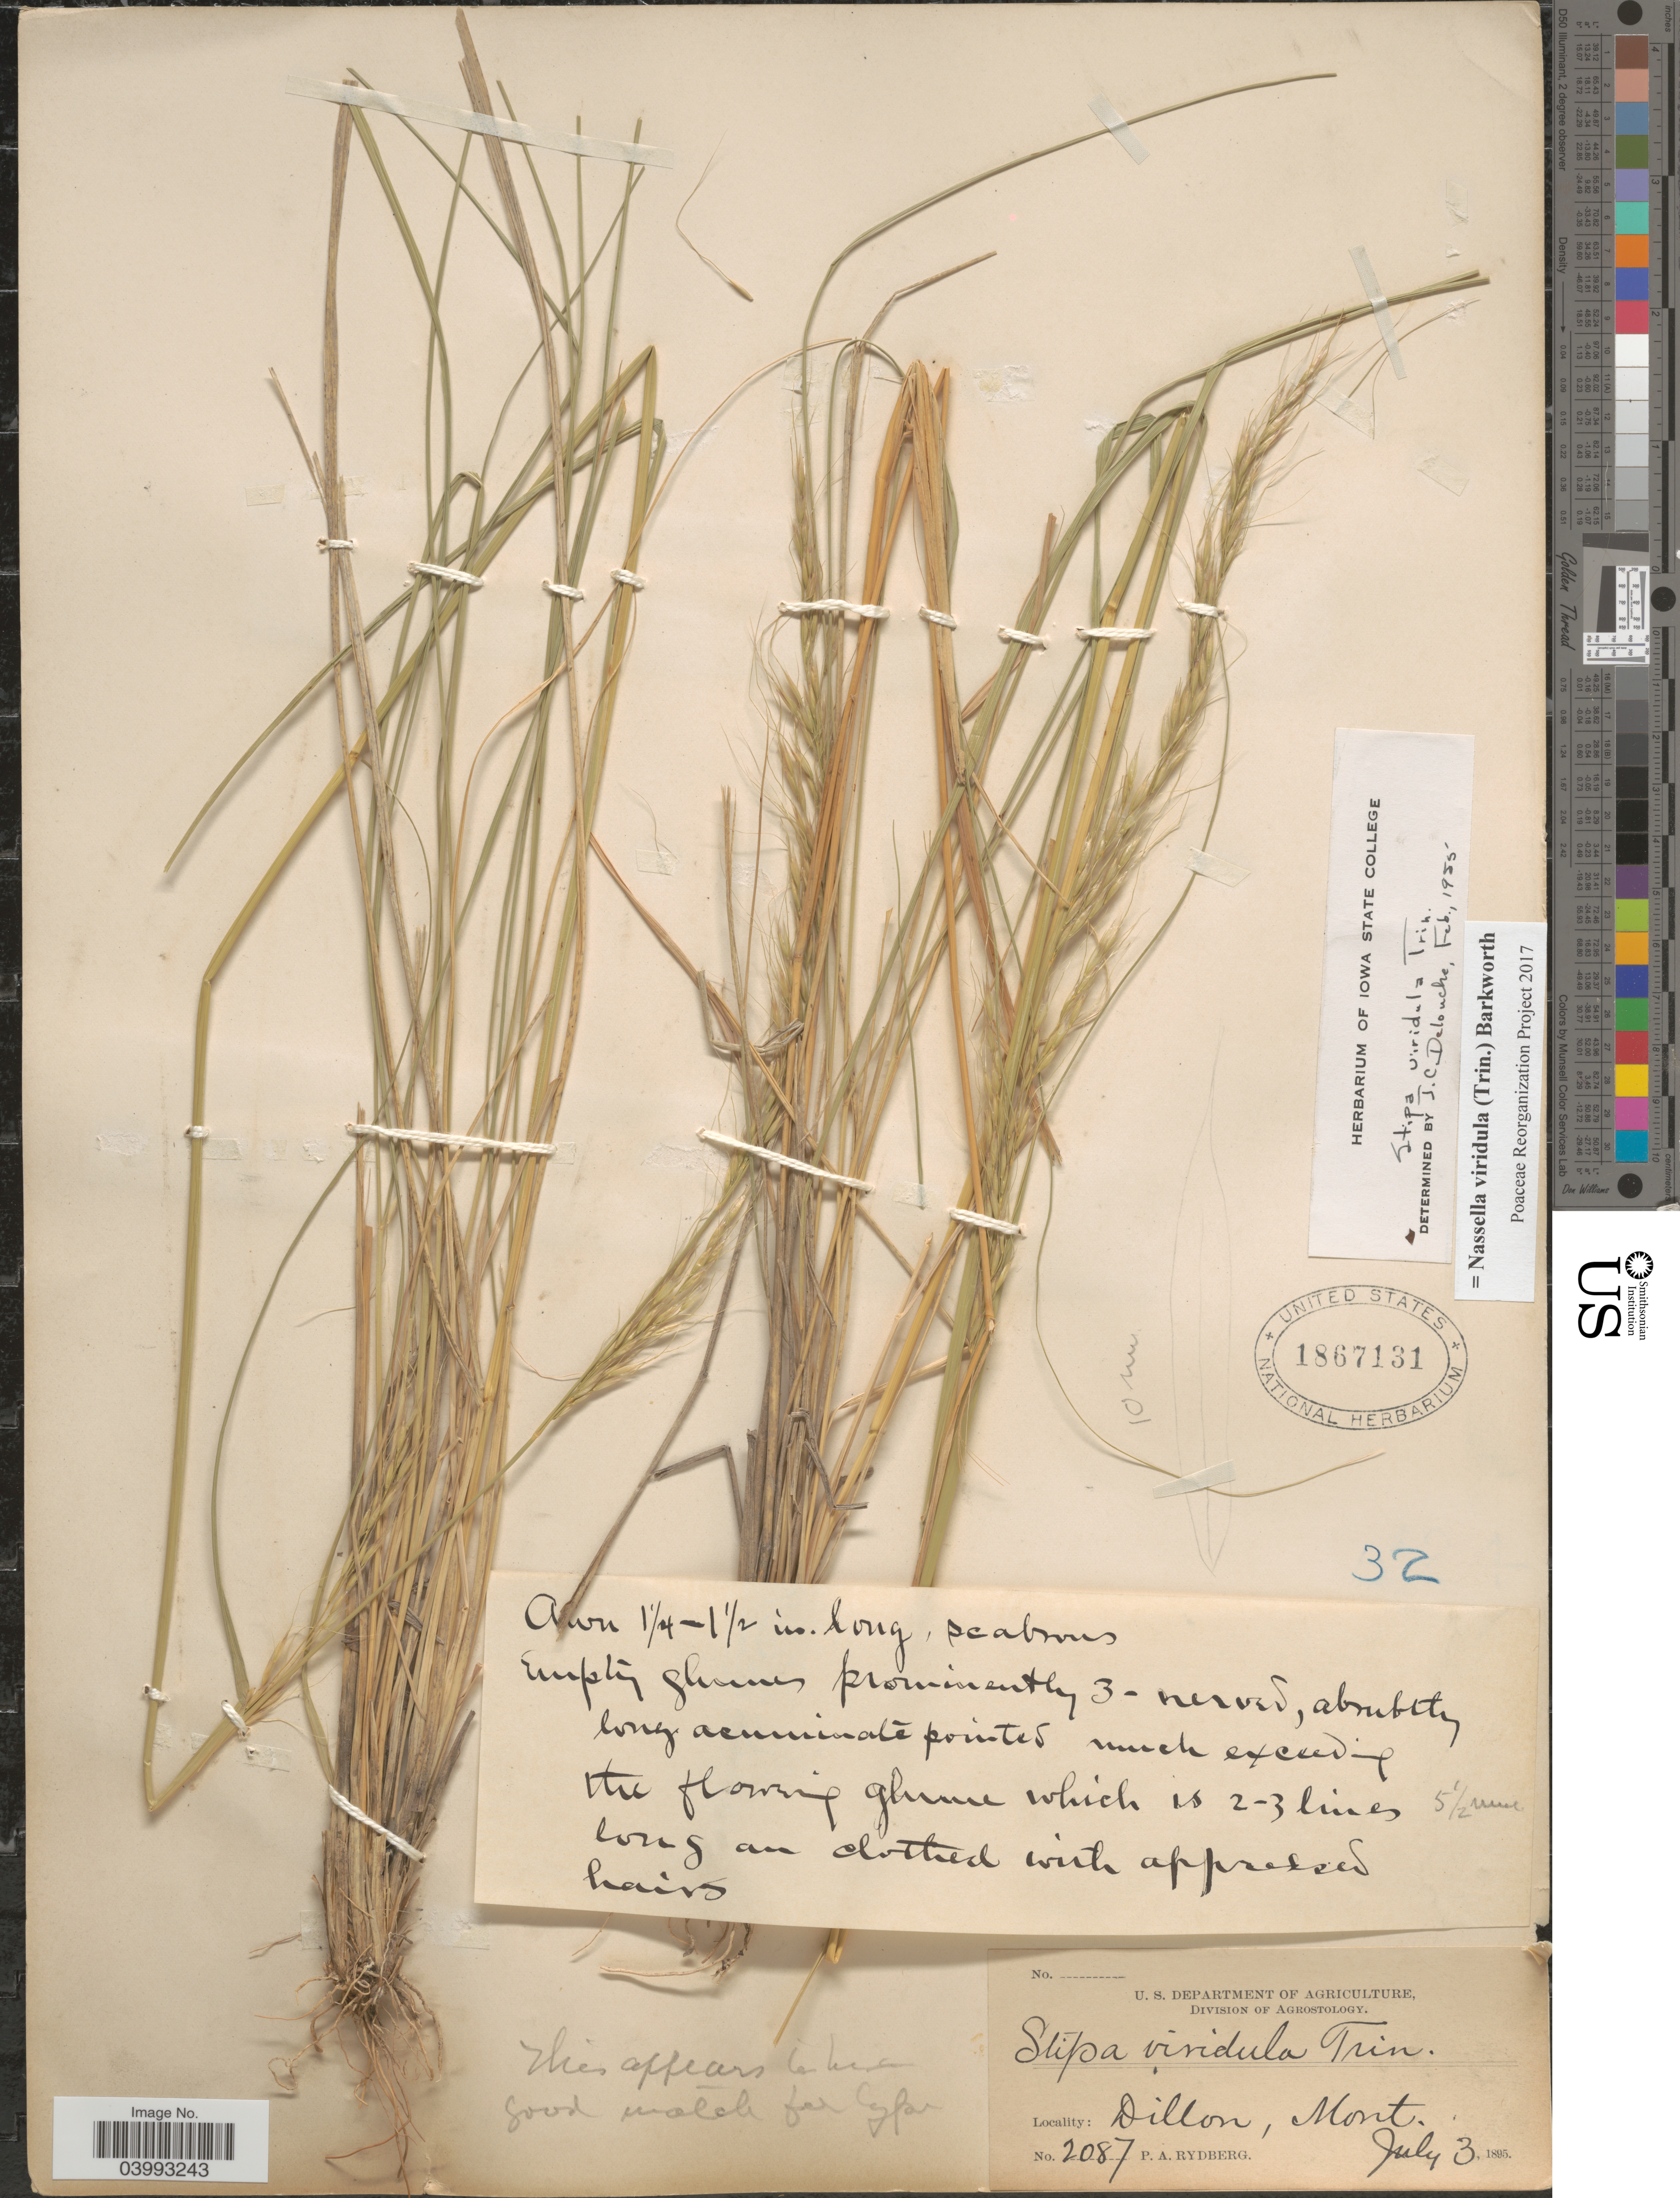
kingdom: Plantae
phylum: Tracheophyta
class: Liliopsida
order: Poales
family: Poaceae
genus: Nassella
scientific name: Nassella viridula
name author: (Trin.) Barkworth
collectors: P. A. Rydberg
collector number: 2087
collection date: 1895-07-03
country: United States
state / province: Montana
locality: Dillon.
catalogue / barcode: US 1867131